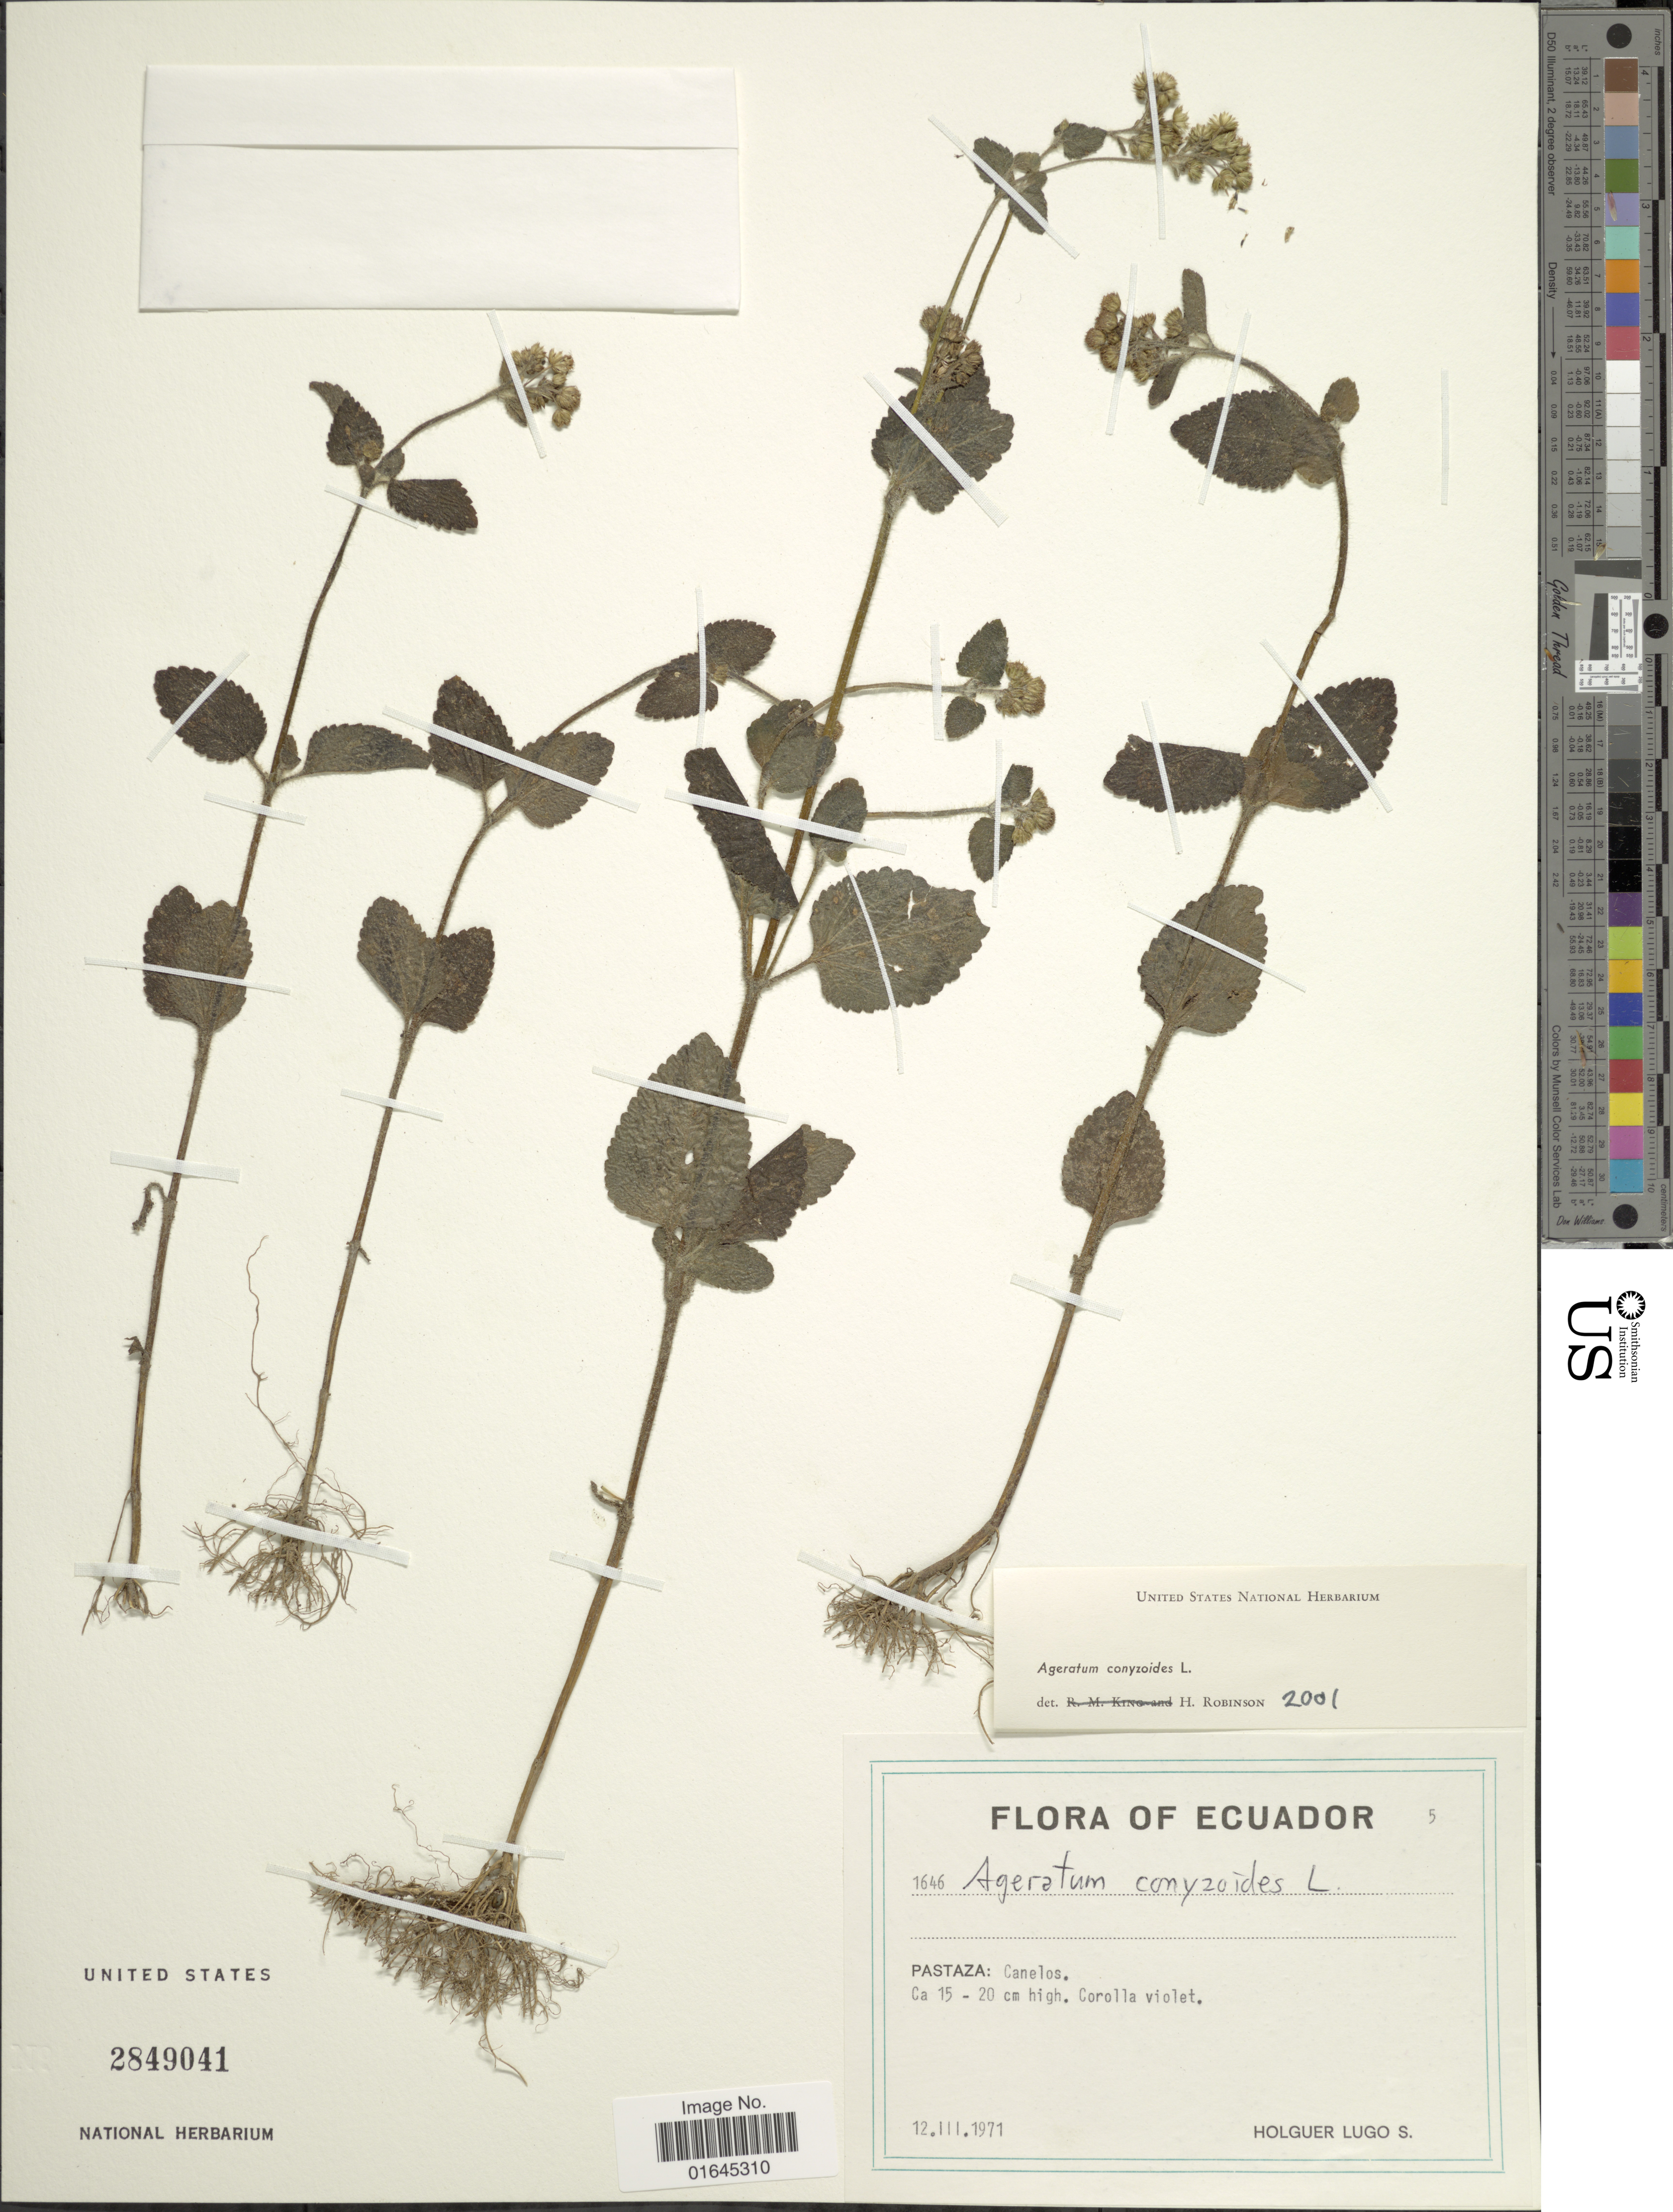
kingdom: Plantae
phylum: Tracheophyta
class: Magnoliopsida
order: Asterales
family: Asteraceae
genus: Ageratum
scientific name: Ageratum conyzoides subsp. conyzoides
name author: L.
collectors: H. Lugo S.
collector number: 1646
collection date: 1971-03-12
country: Ecuador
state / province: Pastaza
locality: Canelos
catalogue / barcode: US 2849041